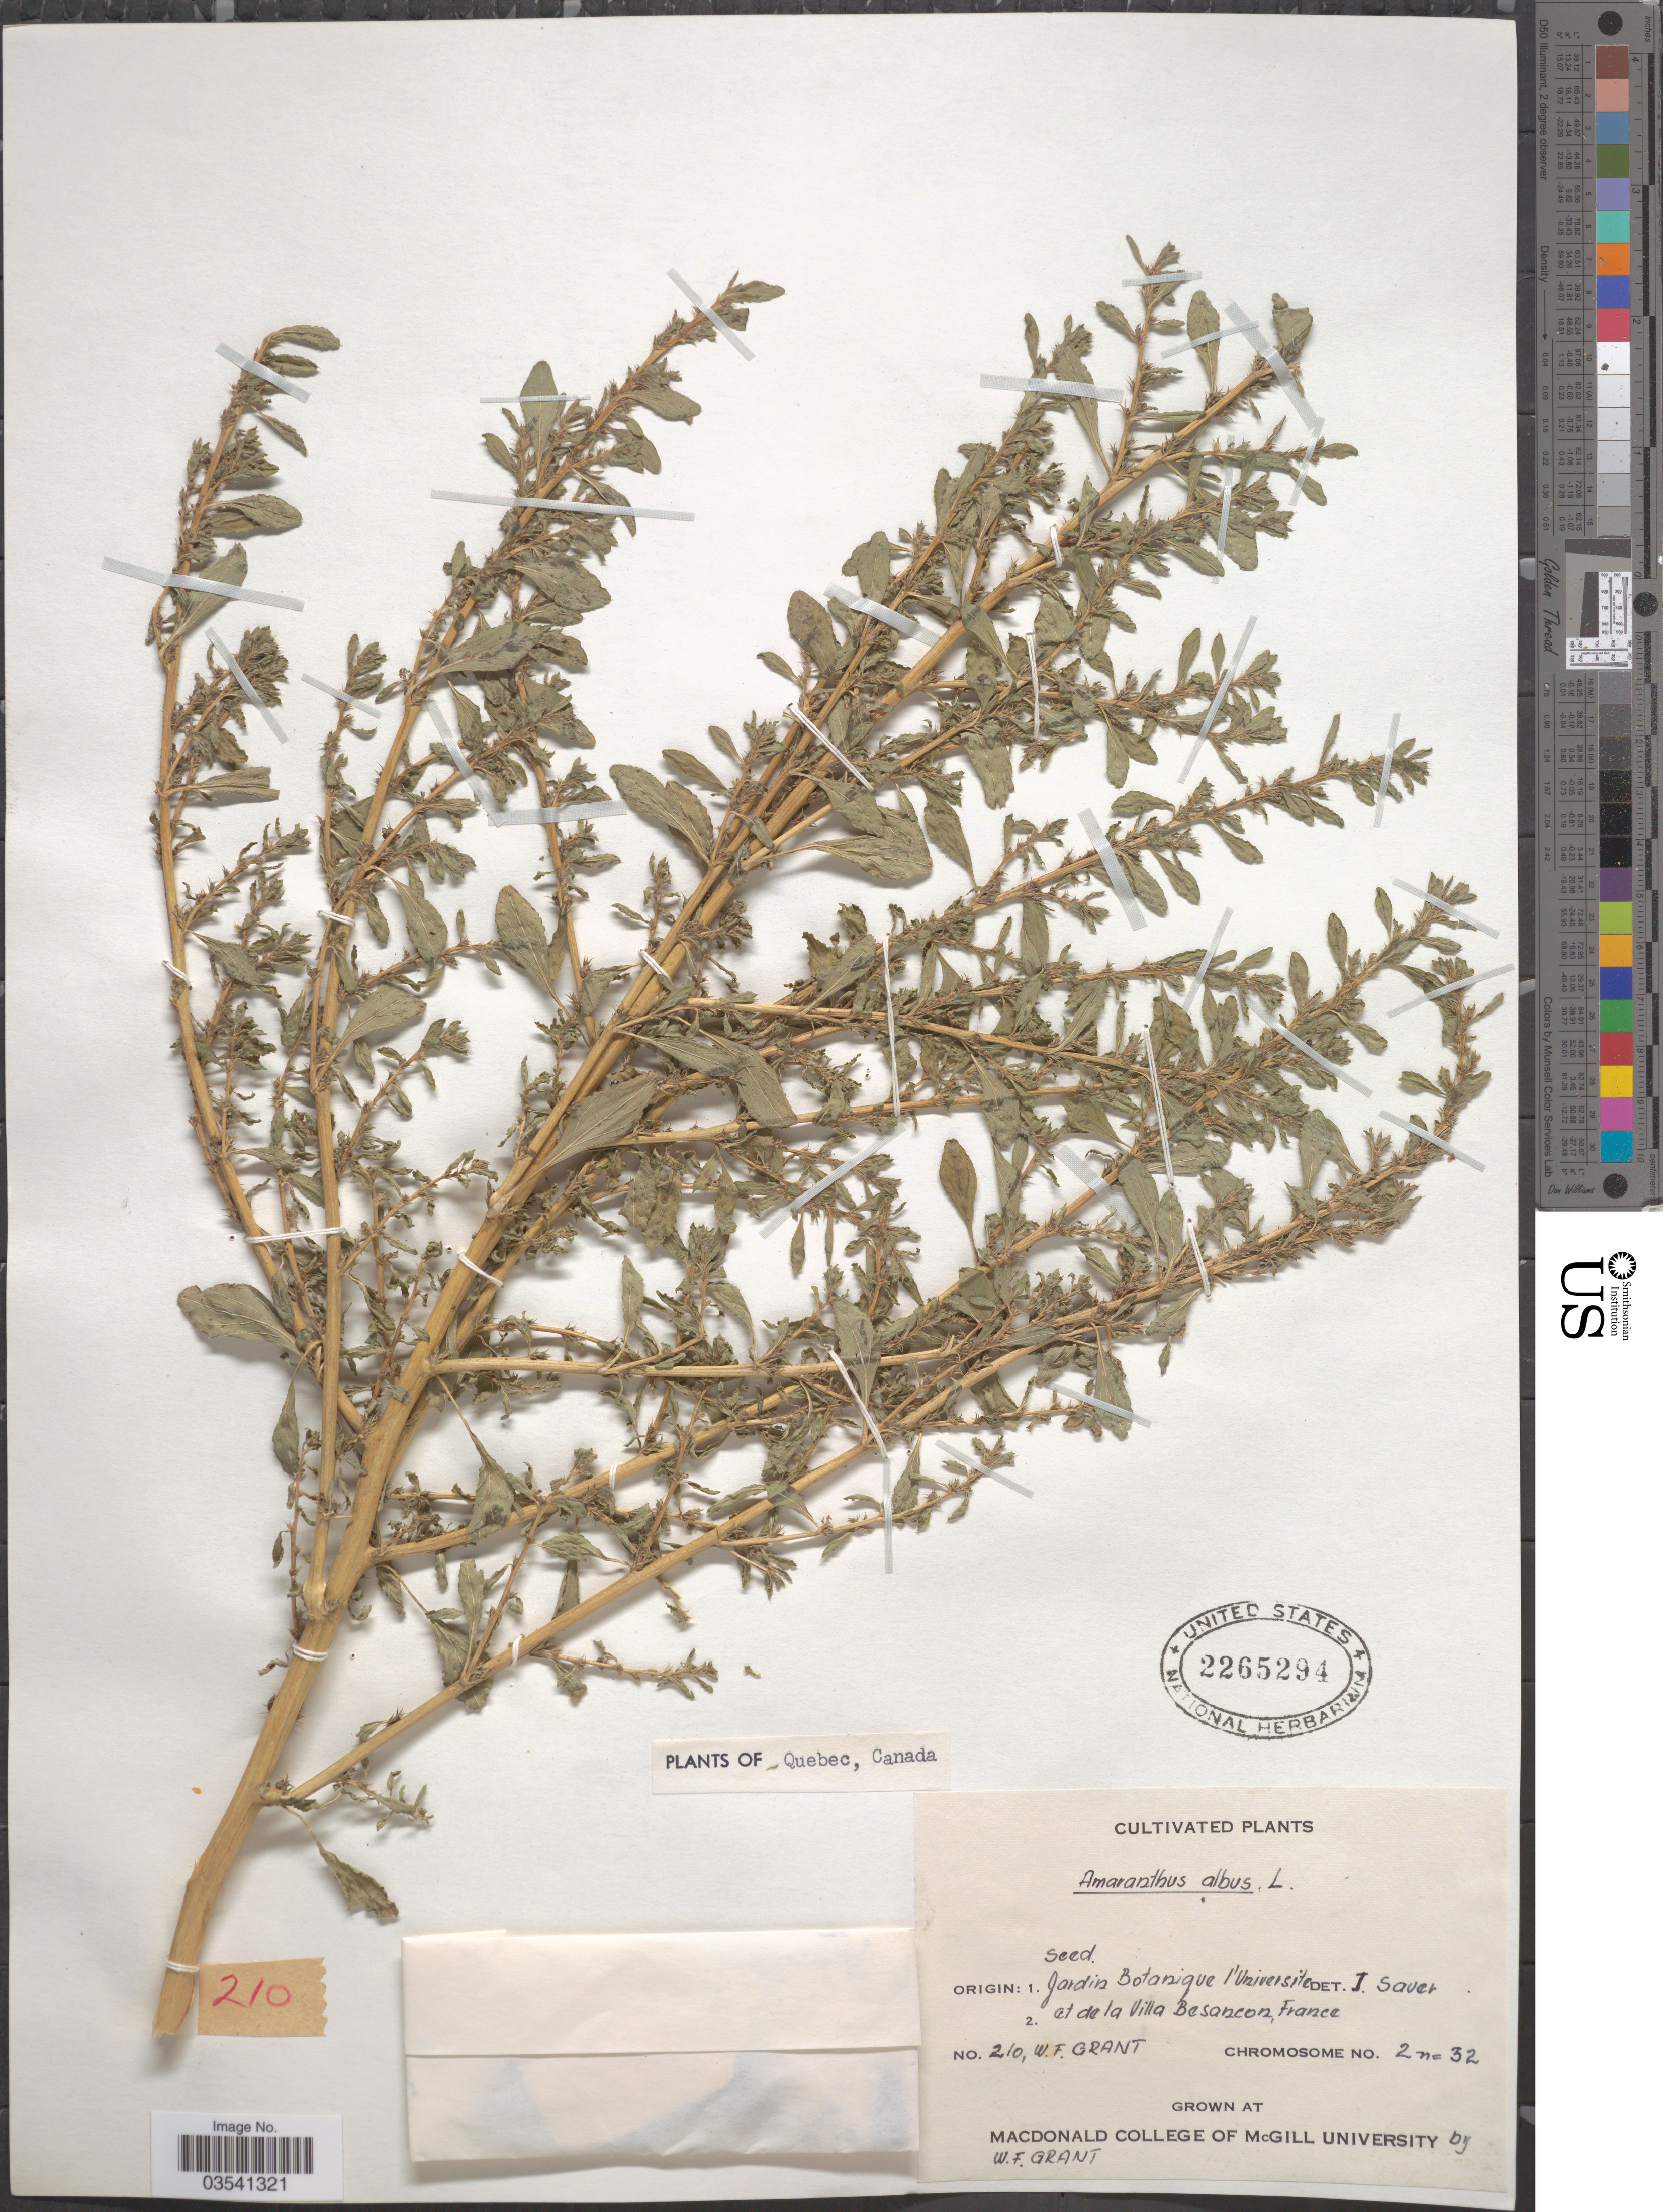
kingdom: Plantae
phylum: Tracheophyta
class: Magnoliopsida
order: Caryophyllales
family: Amaranthaceae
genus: Amaranthus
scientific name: Amaranthus albus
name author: L.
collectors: W. Grant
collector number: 210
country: Canada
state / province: Quebec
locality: Grown at MacDonald College of McGill University.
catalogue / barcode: US 2265294